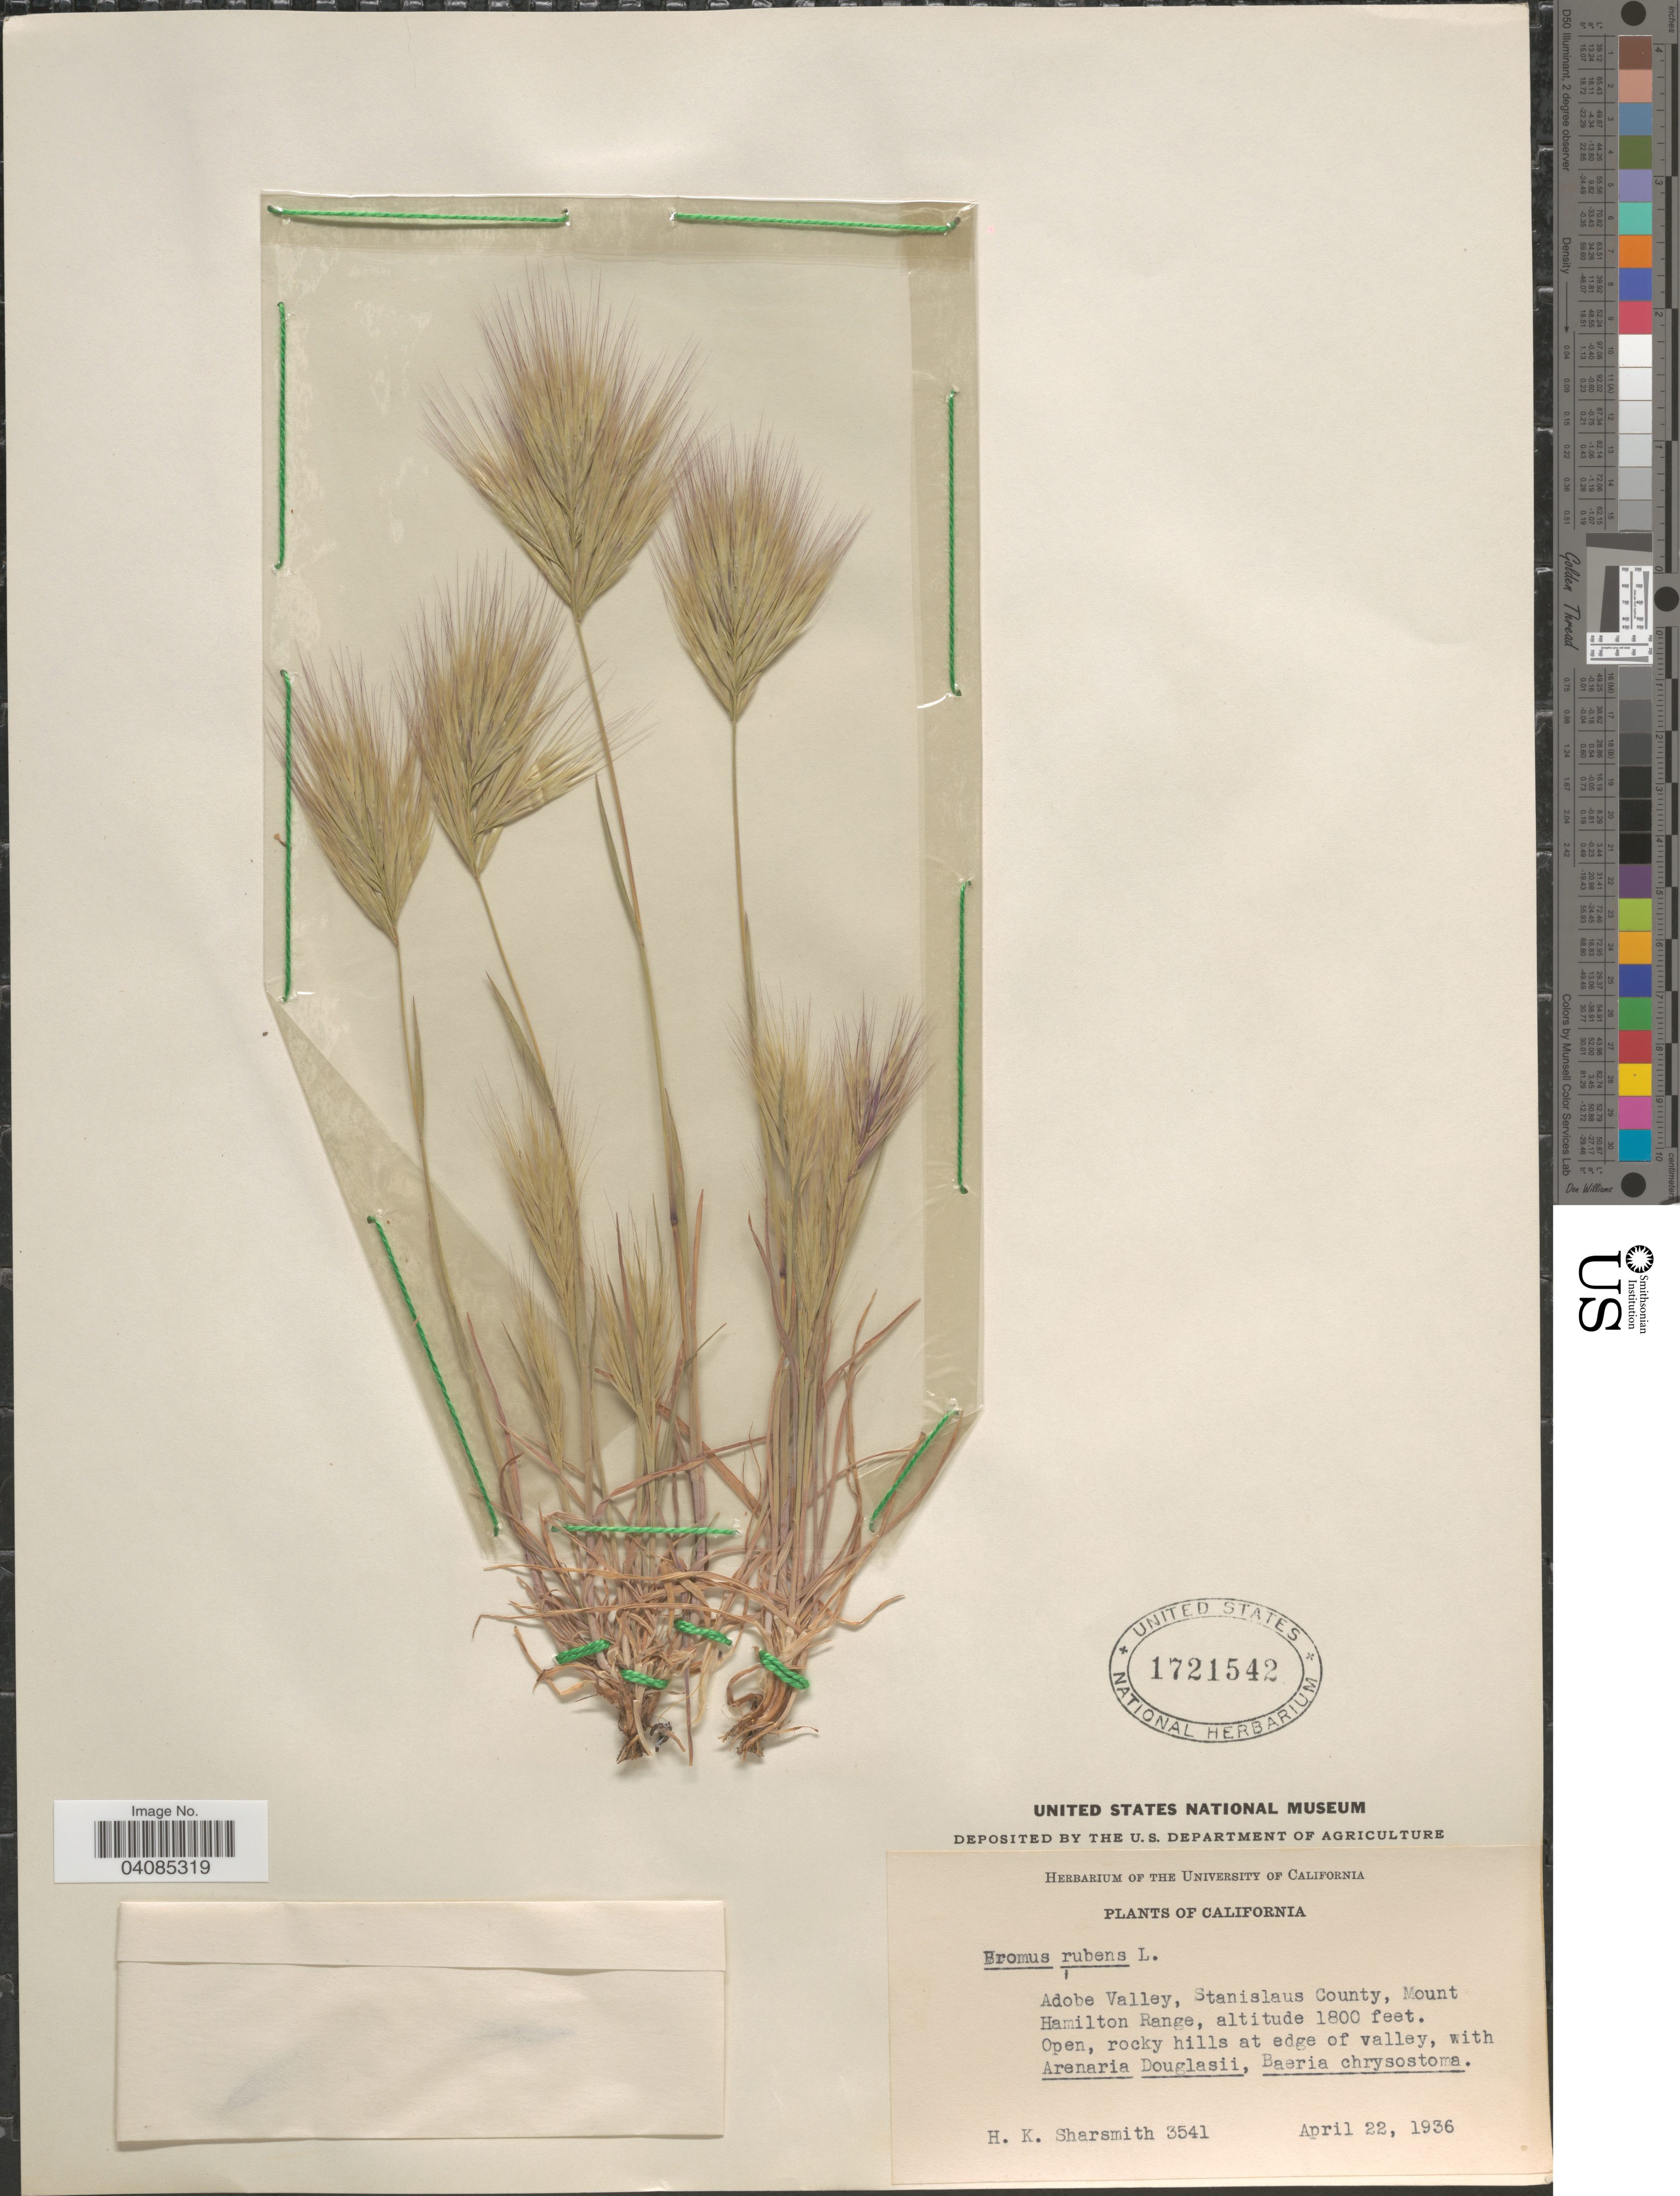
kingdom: Plantae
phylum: Tracheophyta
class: Liliopsida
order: Poales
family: Poaceae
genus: Bromus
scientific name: Bromus rubens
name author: L.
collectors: H. Sharsmith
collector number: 3541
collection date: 1936-04-22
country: United States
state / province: California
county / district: Stanislaus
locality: Adobe Valley, Stanislaus County, Mount Hamilton Range. Open, rocky hills at edge of valley.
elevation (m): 549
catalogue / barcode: US 1721542